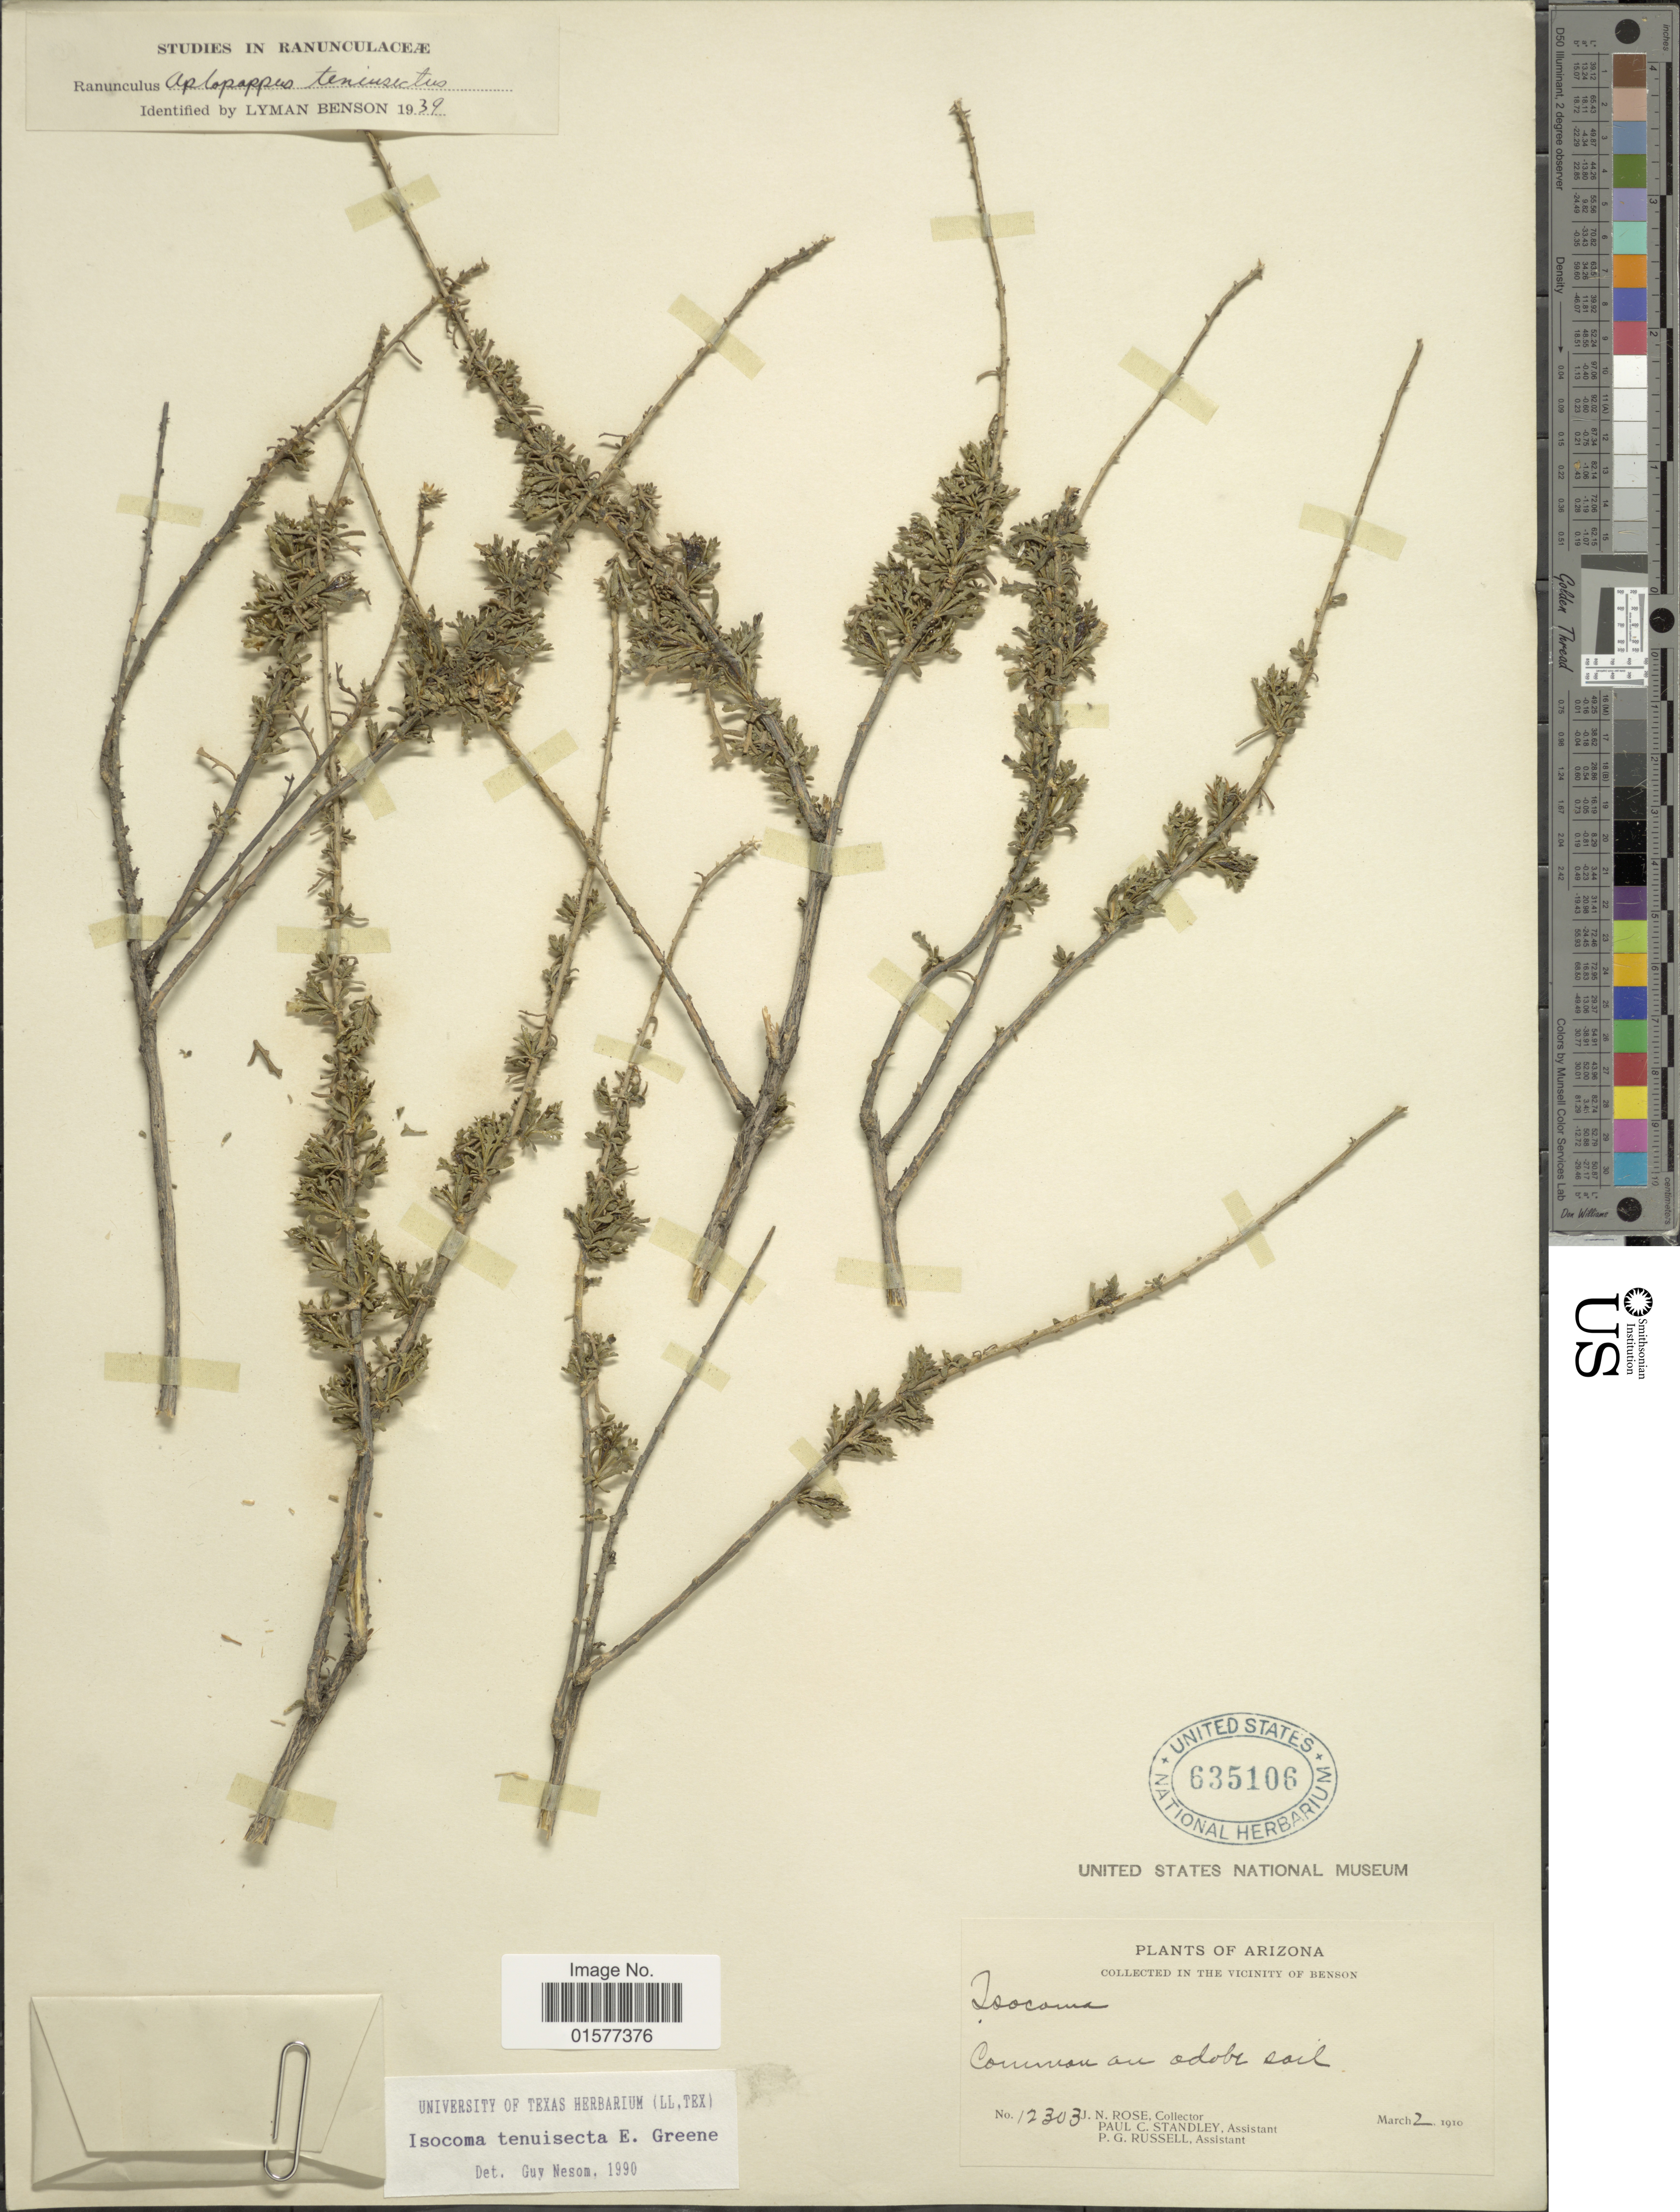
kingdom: Plantae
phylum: Tracheophyta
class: Magnoliopsida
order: Asterales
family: Asteraceae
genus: Isocoma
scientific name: Isocoma tenuisecta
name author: Greene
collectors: J. N. Rose, P. C. Standley & P. G. Russell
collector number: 12303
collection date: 1910-03-02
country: United States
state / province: Arizona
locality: The Vicinity of Benson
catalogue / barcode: US 635106